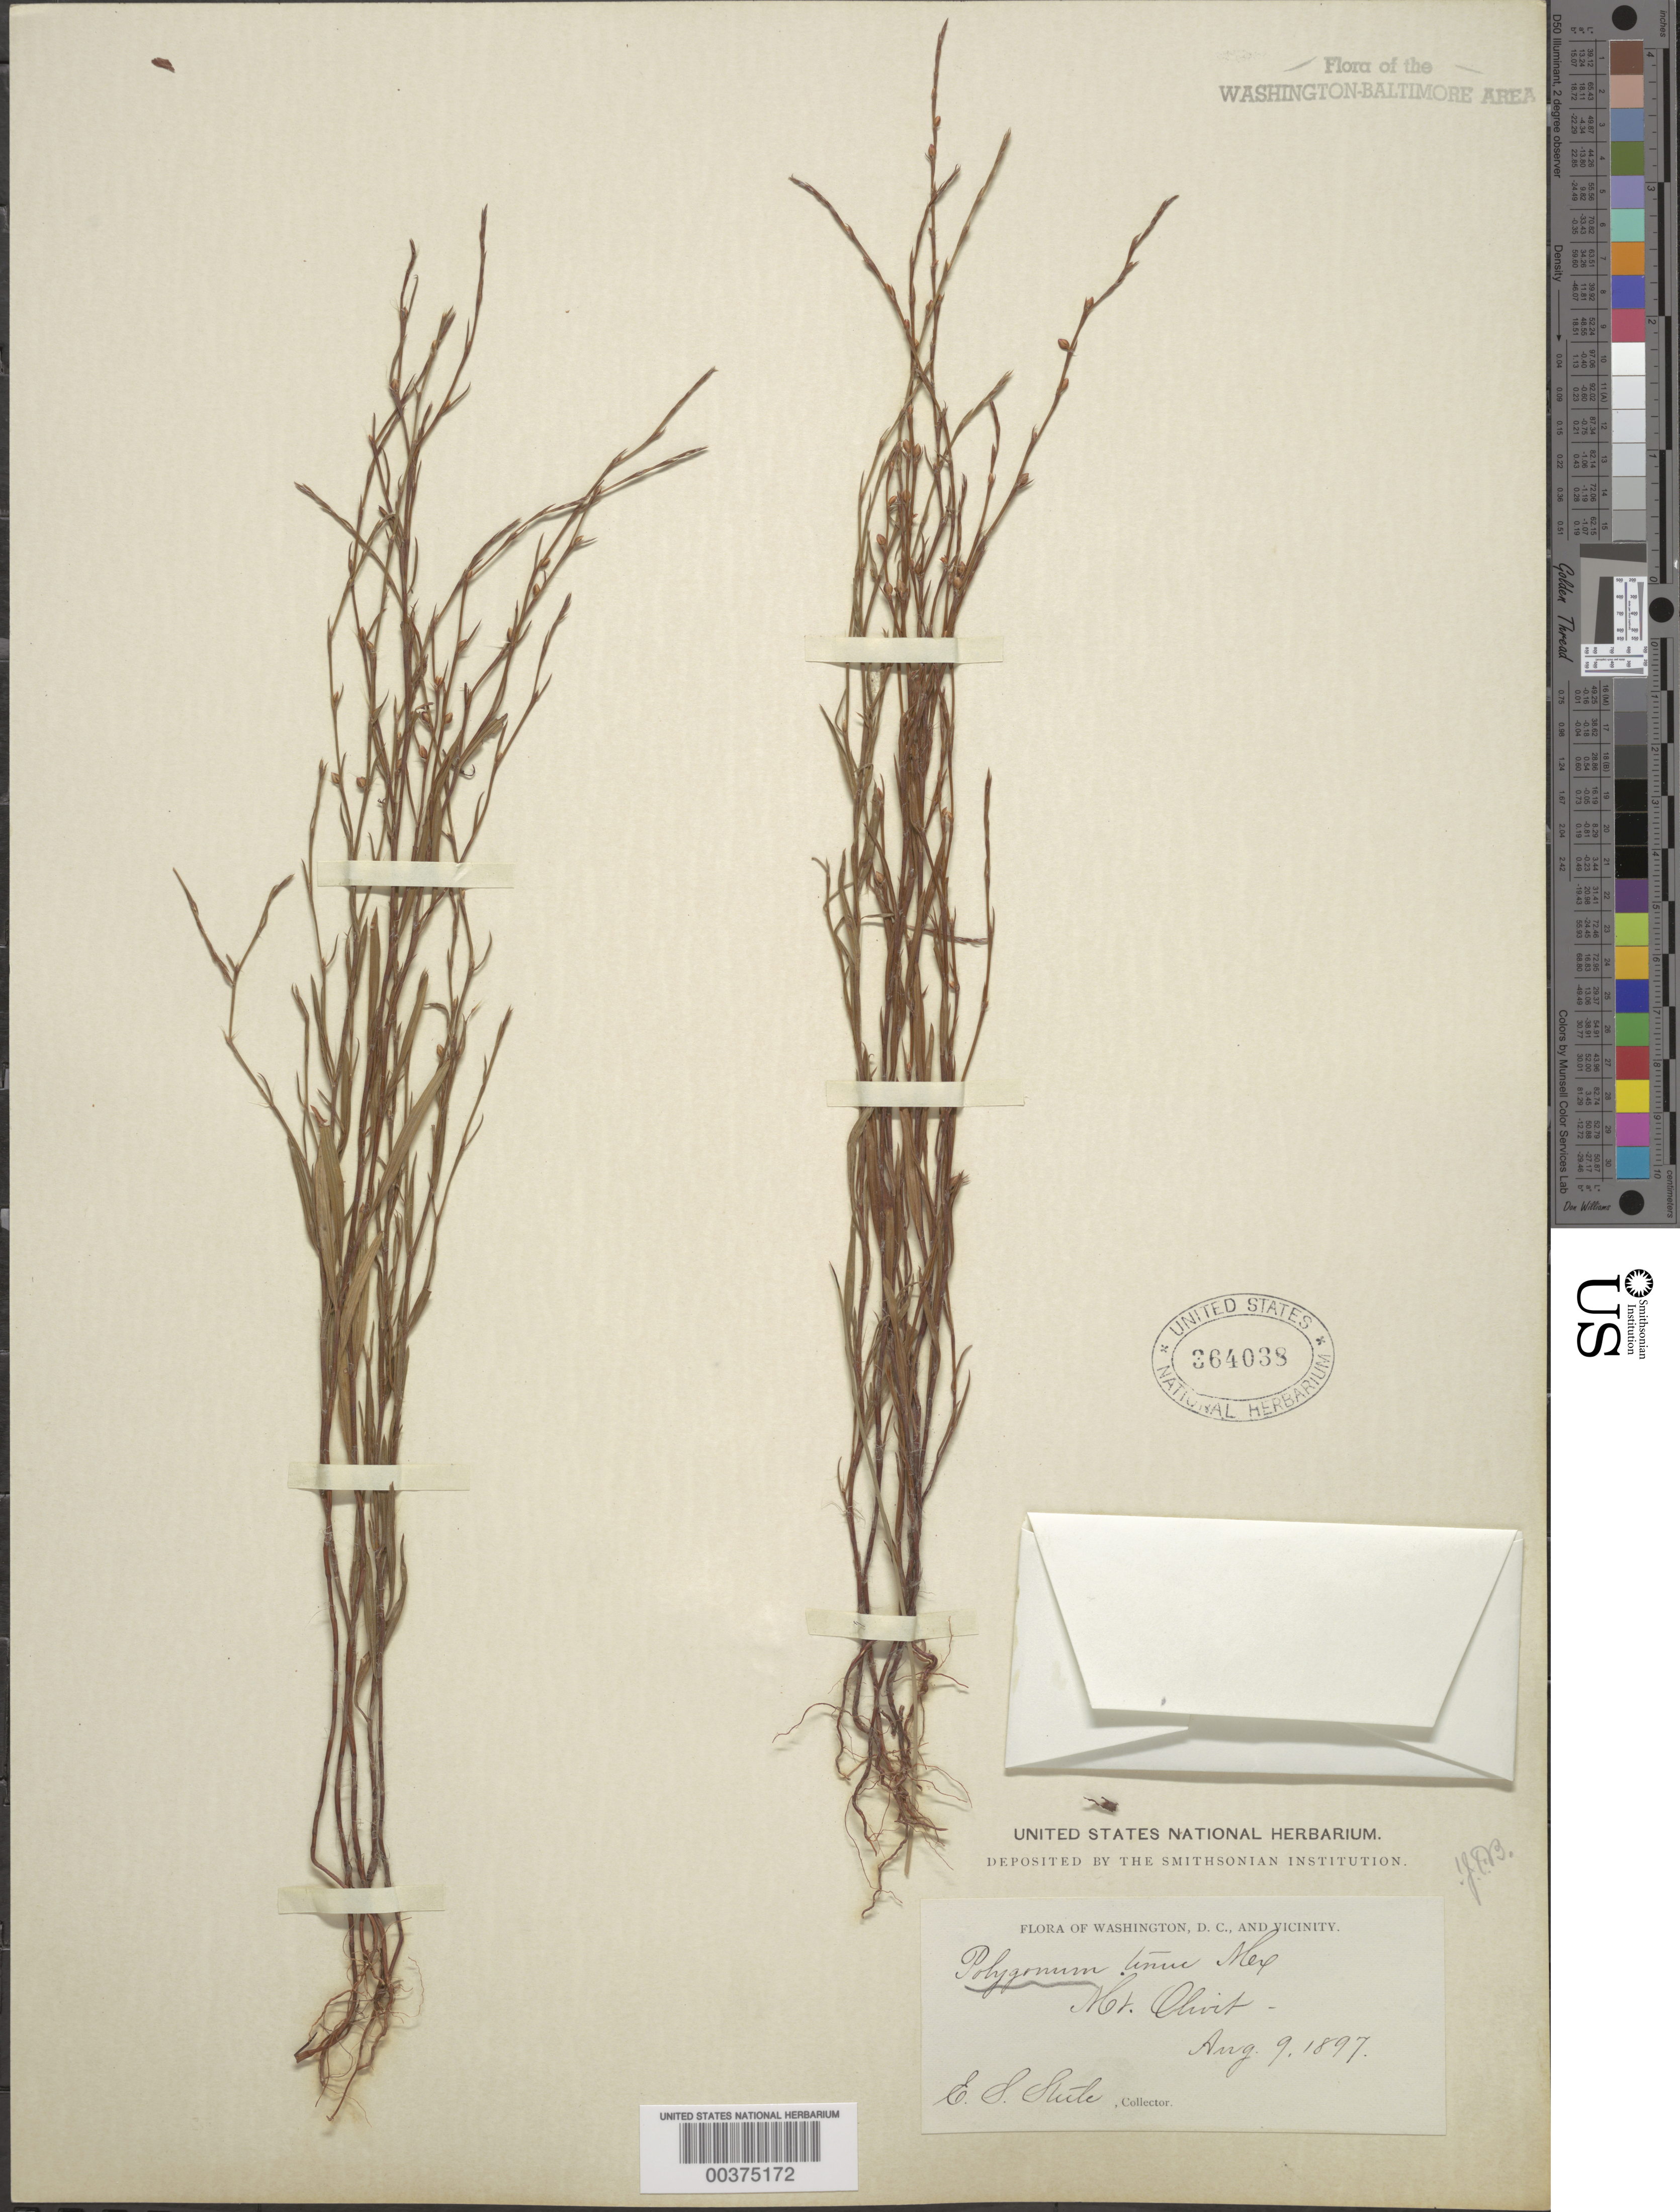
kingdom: Plantae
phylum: Tracheophyta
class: Magnoliopsida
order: Caryophyllales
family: Polygonaceae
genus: Polygonum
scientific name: Polygonum tenue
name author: F. Michx.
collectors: E. Steele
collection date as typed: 09 Aug 1897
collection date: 1897-08-09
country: United States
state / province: District of Columbia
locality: Mount Olivet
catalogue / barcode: US 364038